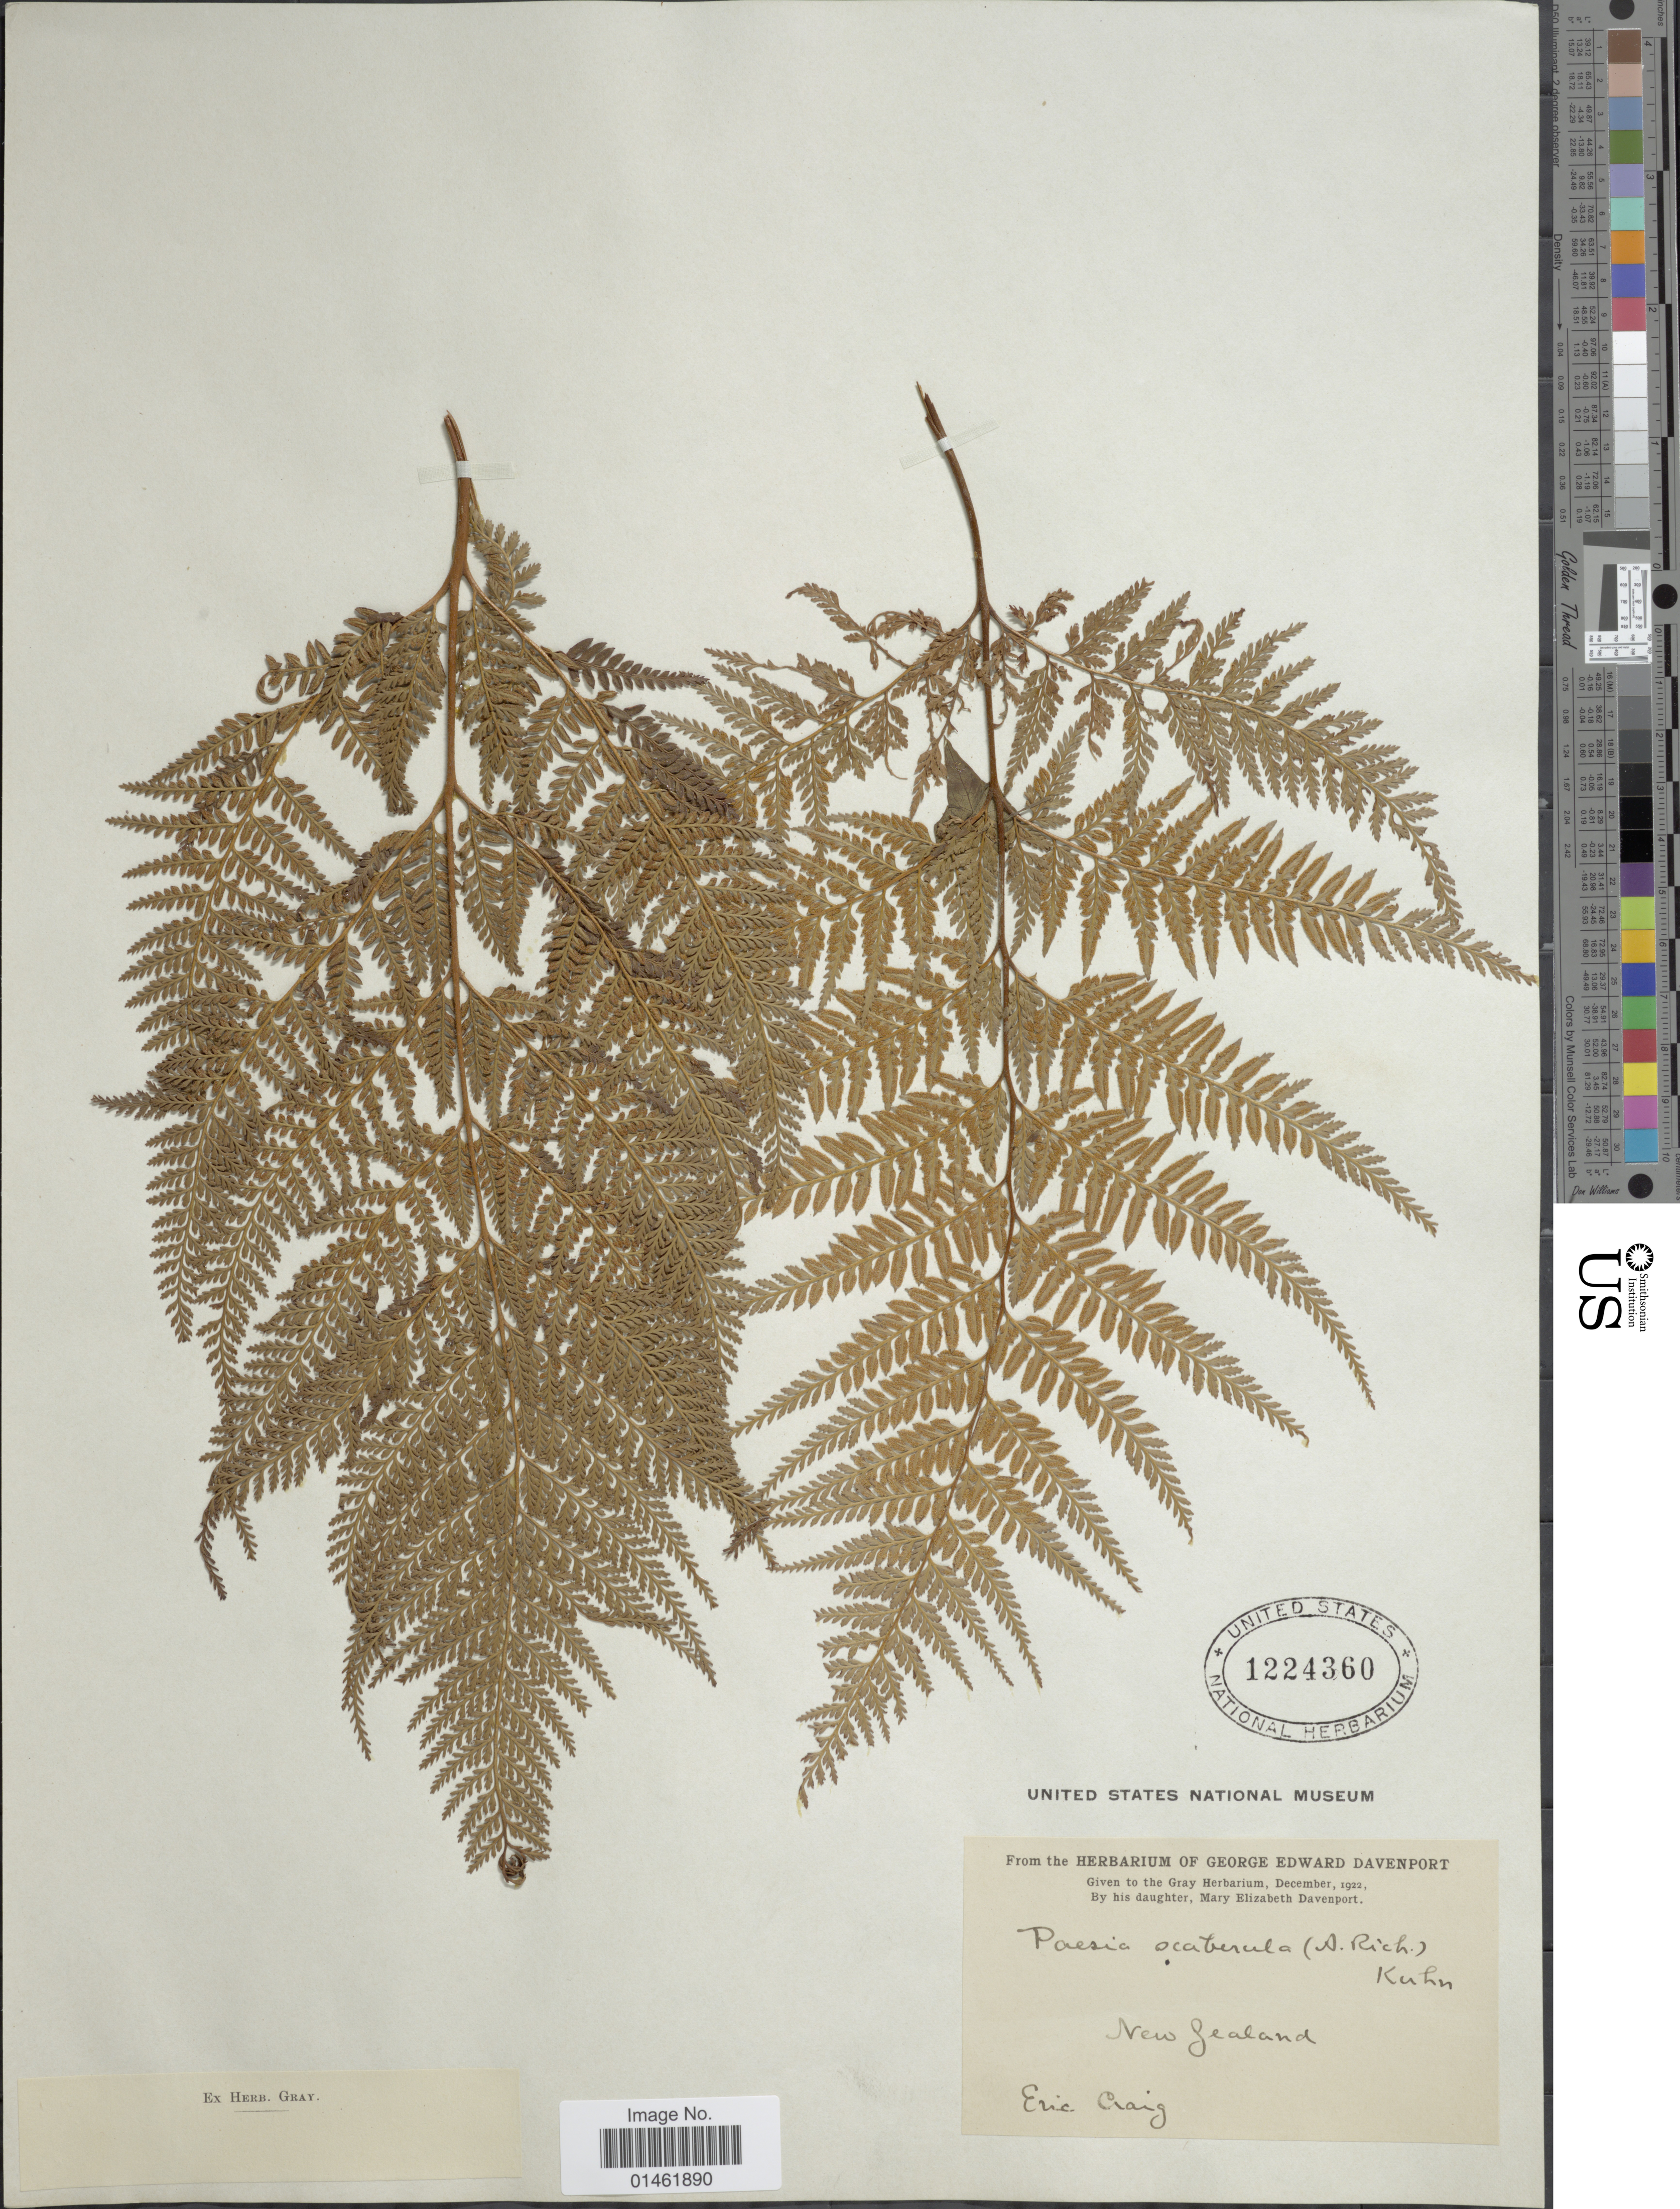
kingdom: Plantae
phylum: Tracheophyta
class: Polypodiopsida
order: Polypodiales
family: Dennstaedtiaceae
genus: Paesia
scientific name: Paesia scaberula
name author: Kuhn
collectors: E. Craig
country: New Zealand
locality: New Zealand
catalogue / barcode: US 1224360